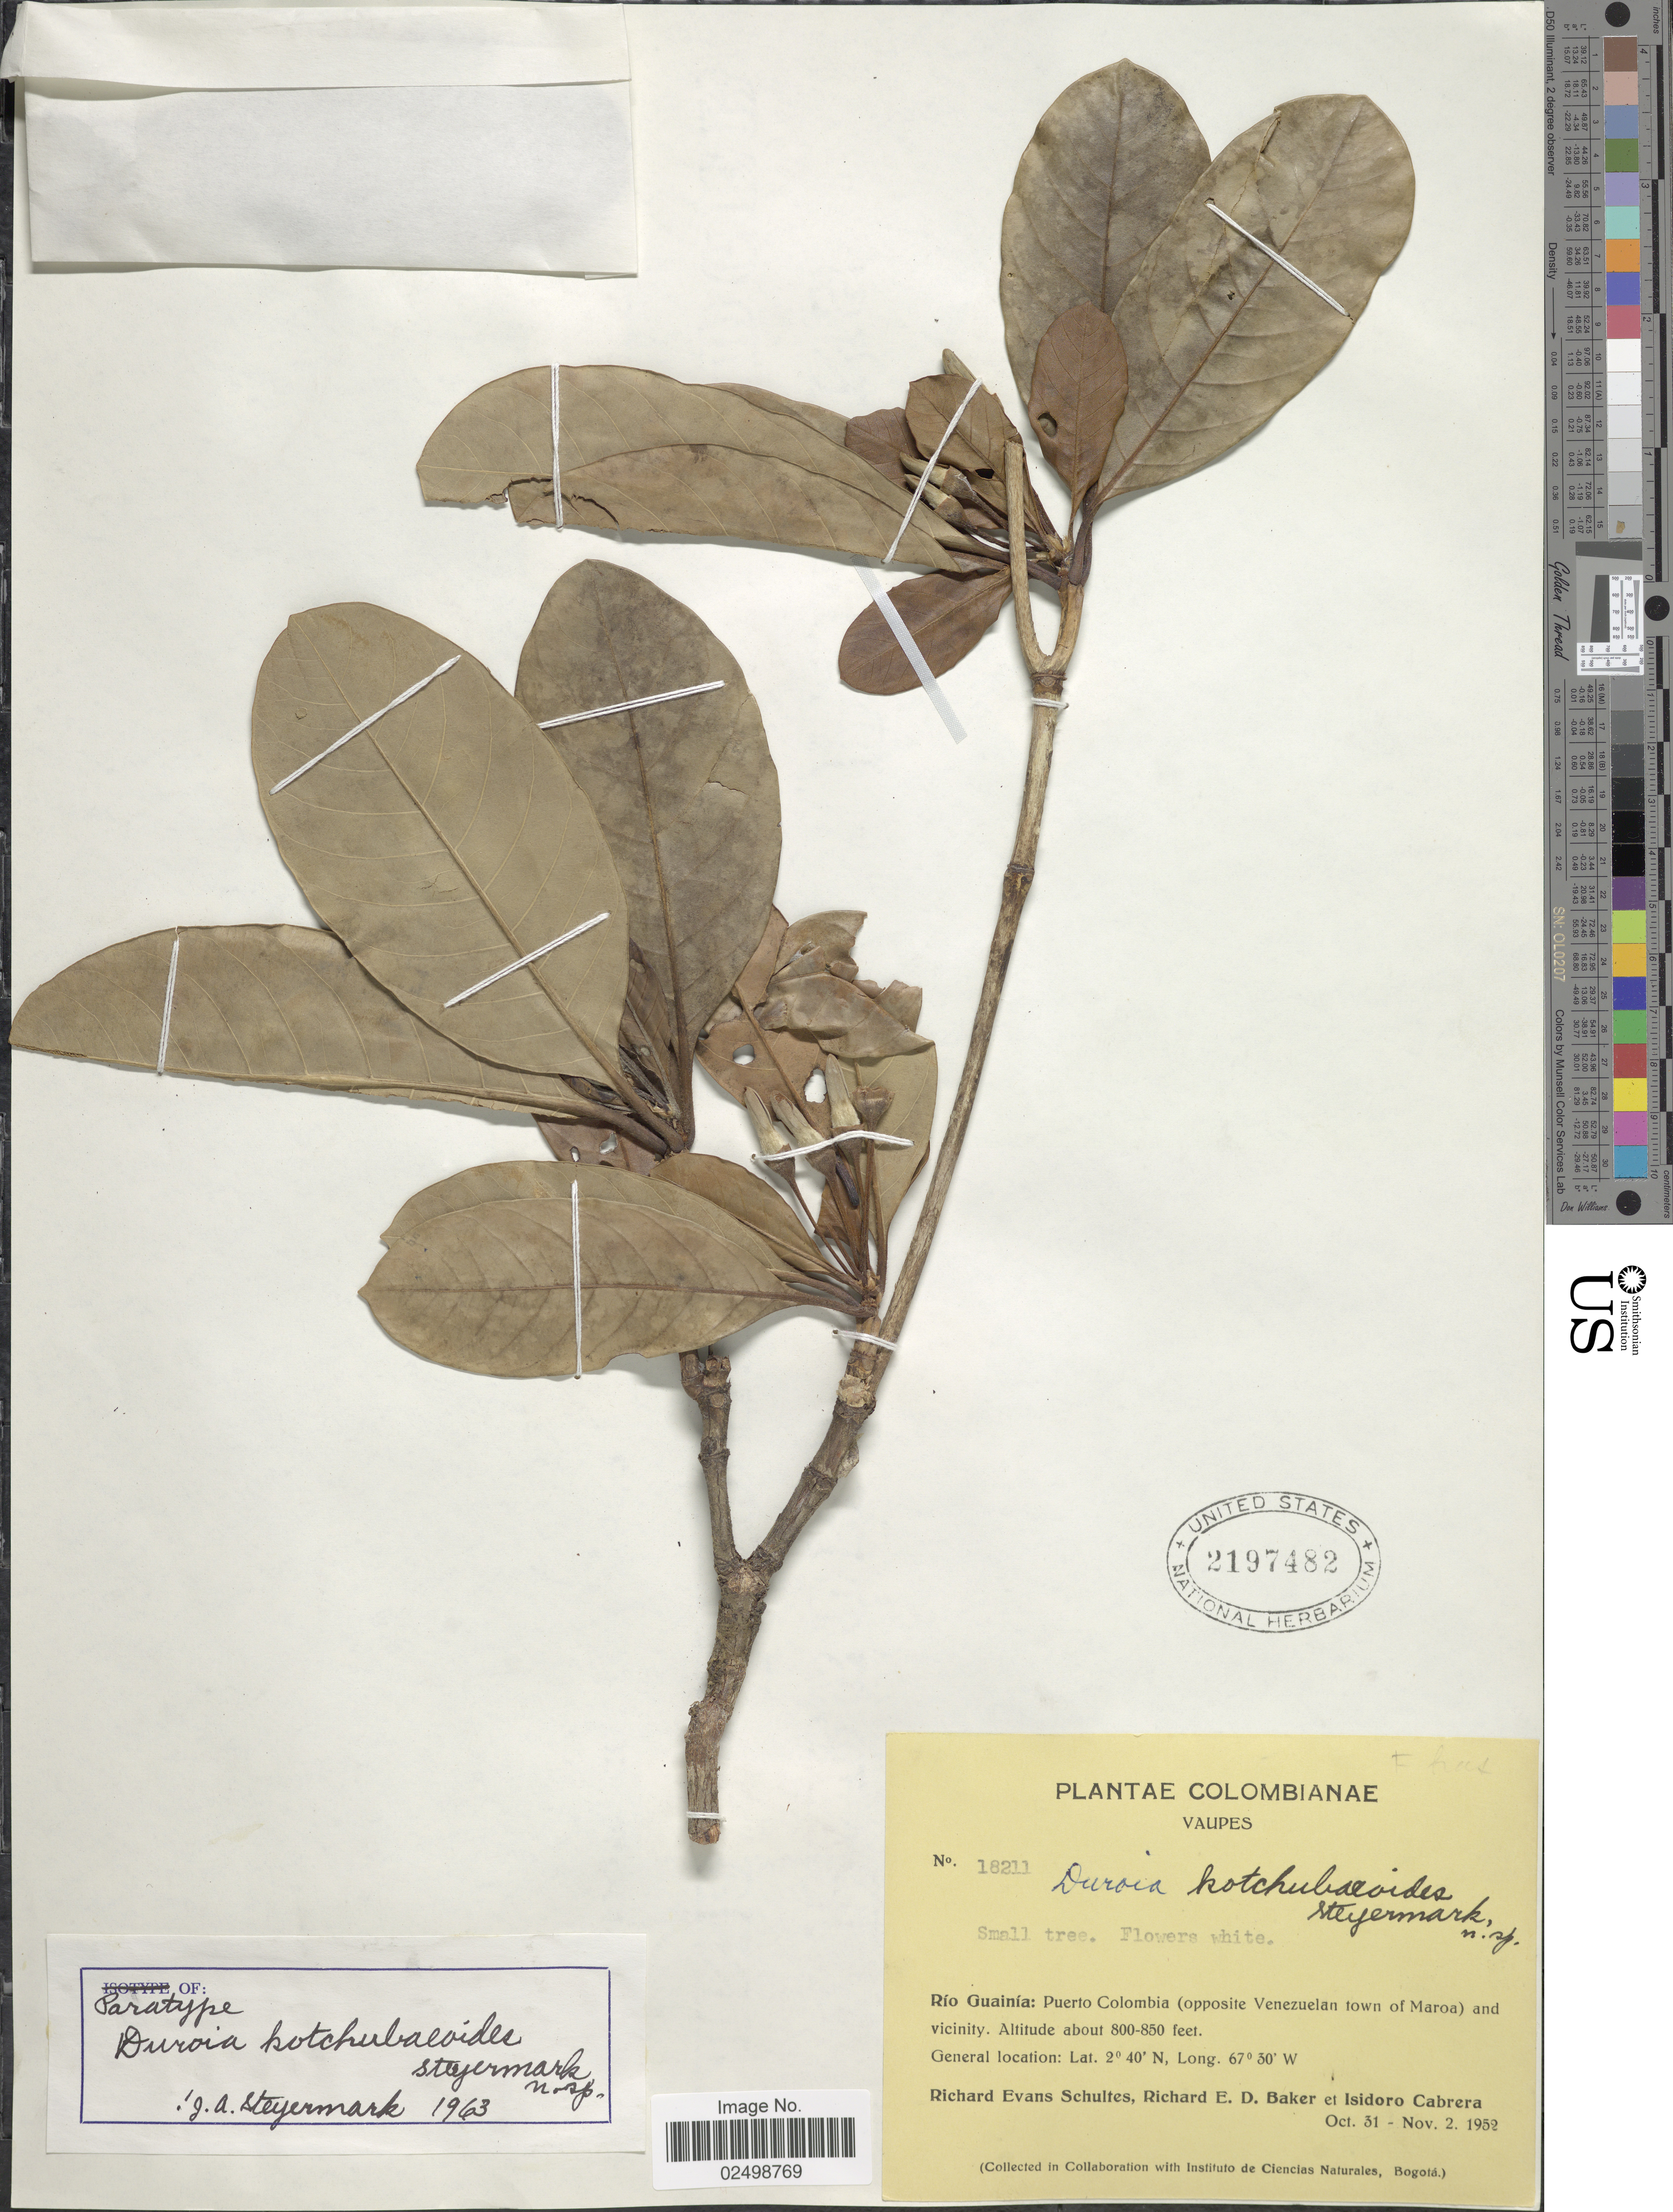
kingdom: Plantae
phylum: Tracheophyta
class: Magnoliopsida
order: Gentianales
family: Rubiaceae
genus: Duroia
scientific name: Duroia kotchubaeoides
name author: Steyerm.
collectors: R. E. Schultes, R. E. D. Baker & I. Cabrera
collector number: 18211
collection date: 1952-10-31/1952-11-02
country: Colombia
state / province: Vaupés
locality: Río Guainía: Puerto Colombia (opposite Venezuelan town of Maroa) and vicinity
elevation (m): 244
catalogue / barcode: US 2197482